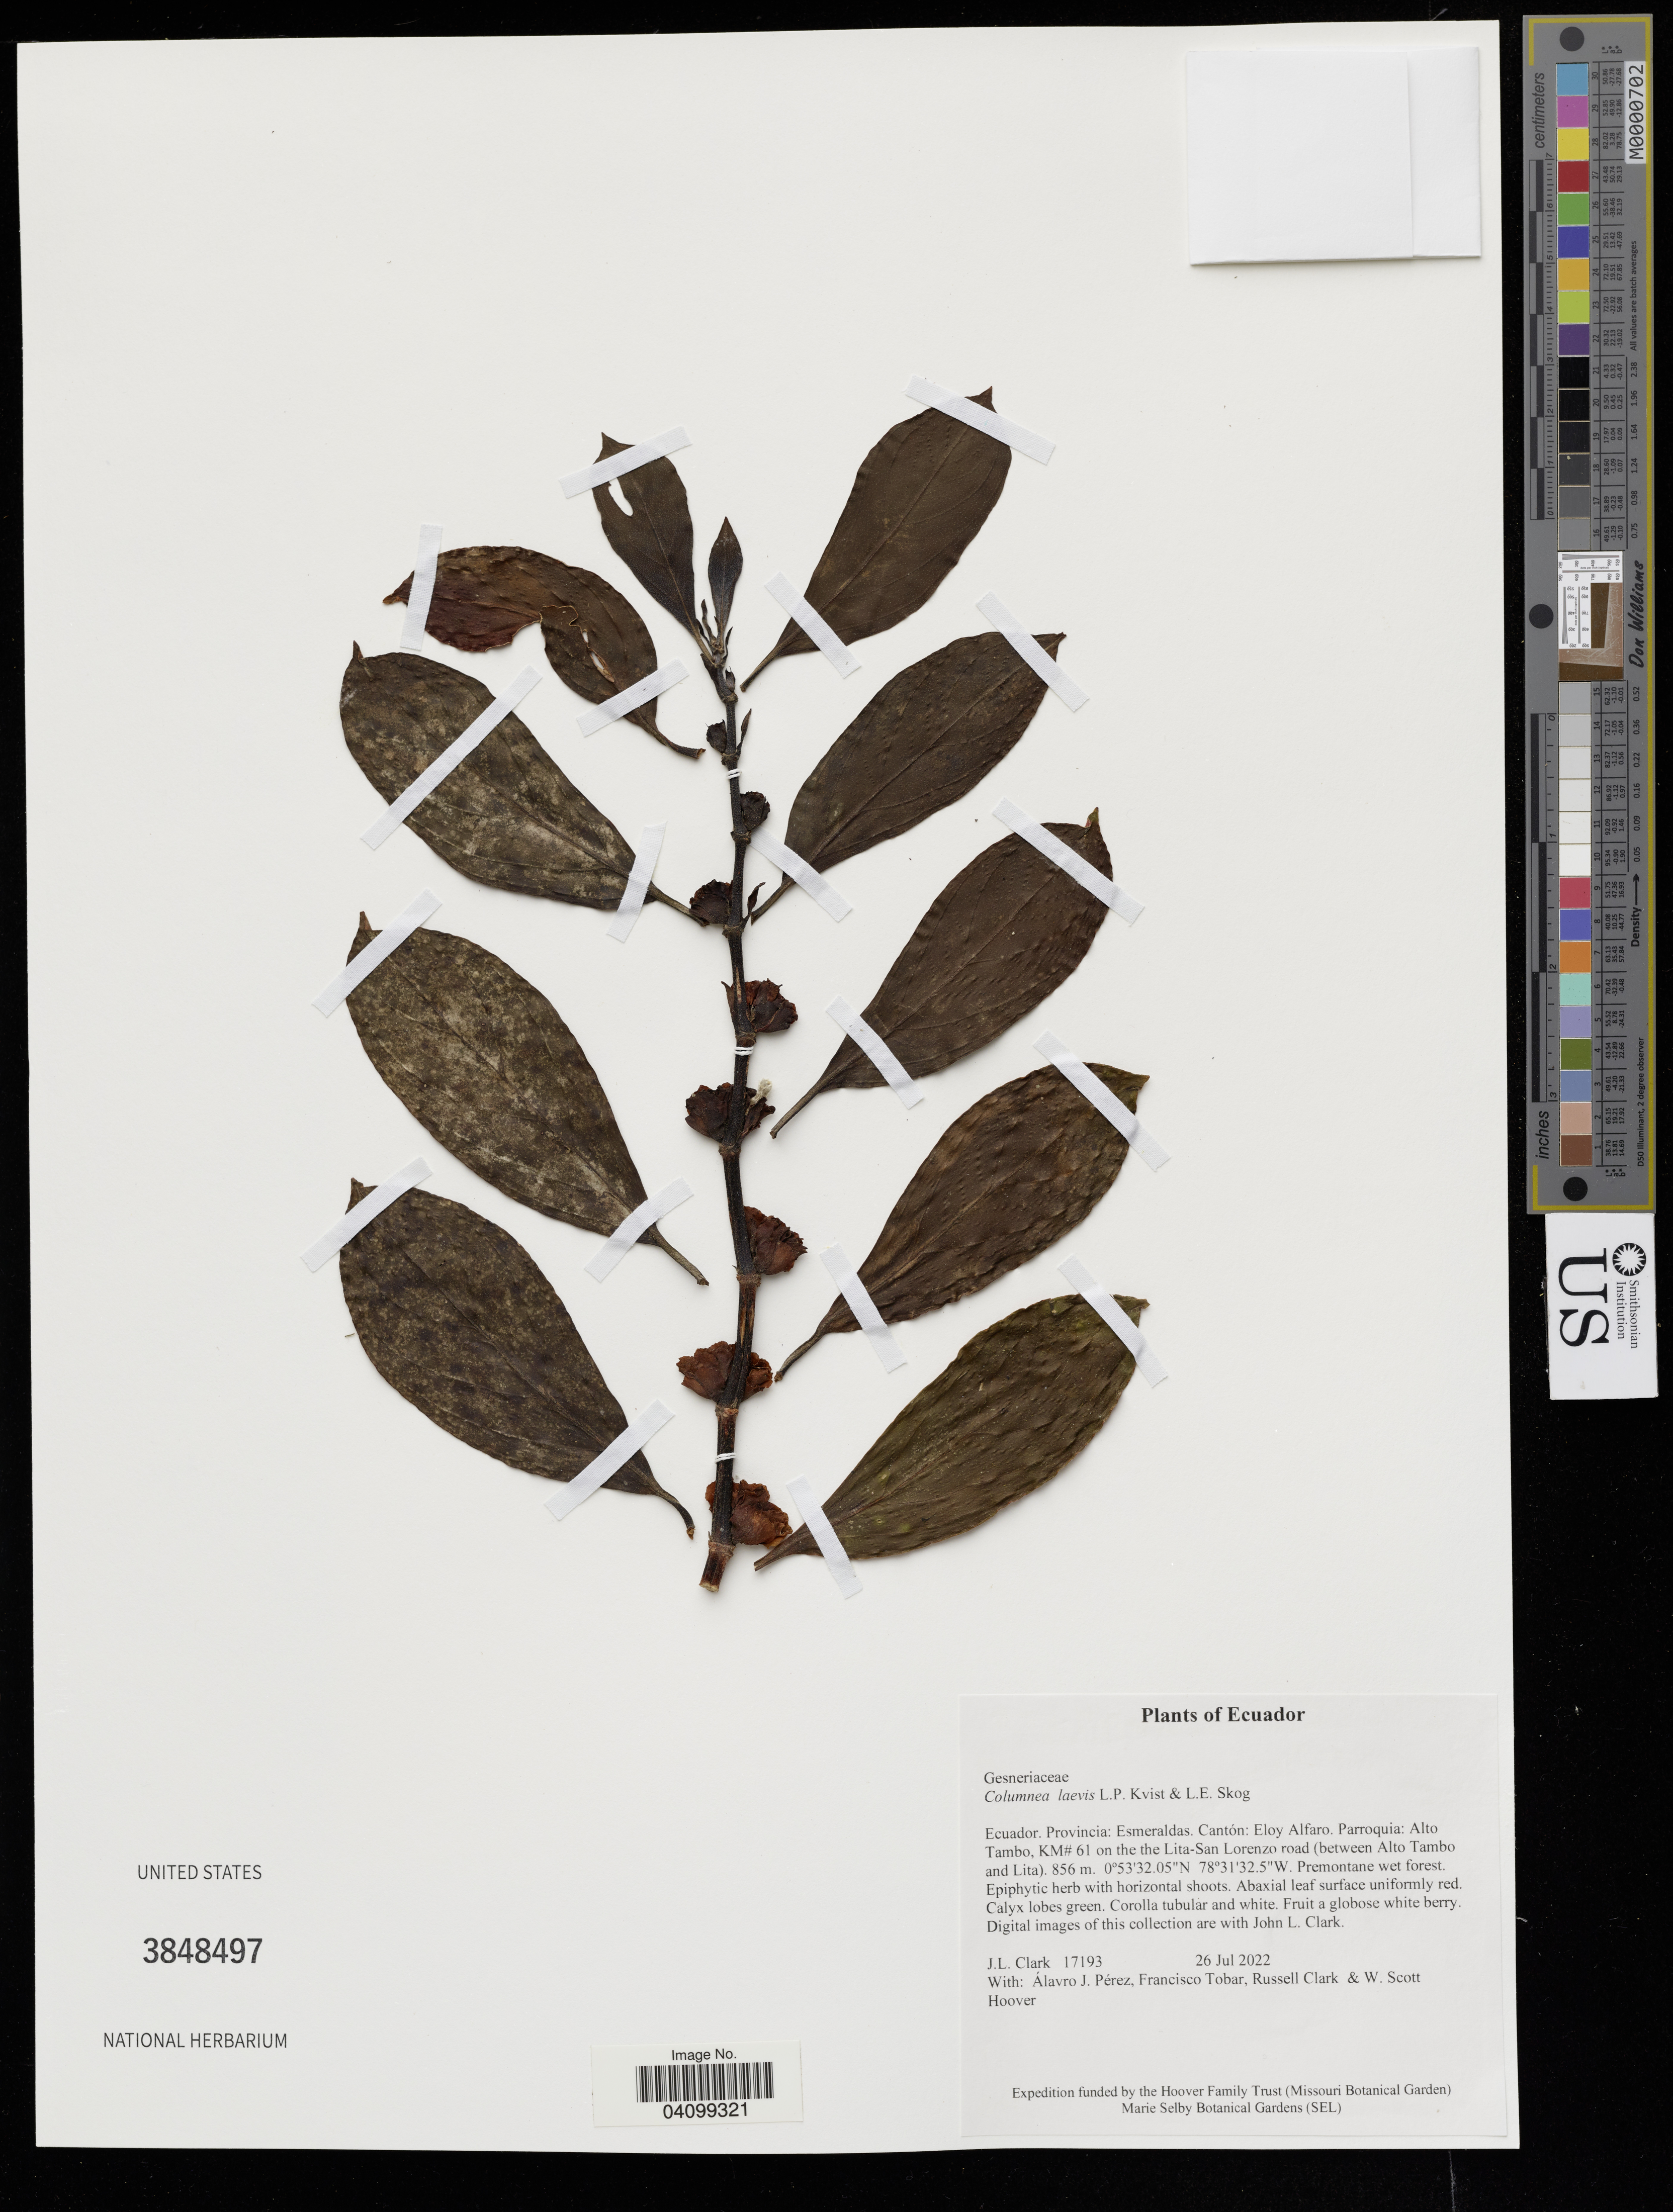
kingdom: Plantae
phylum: Tracheophyta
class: Magnoliopsida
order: Lamiales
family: Gesneriaceae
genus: Columnea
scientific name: Columnea laevis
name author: L.P. Kvist & L.E. Skog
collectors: J. Clark, A. J. Pérez C. & F. Tobar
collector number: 17193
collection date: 2022-07-26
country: Ecuador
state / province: Esmeraldas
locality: Cantón: Eloy Alfaro. Parroquia: Alto Tambo, KM# 61 on the the Lita-San Lorenzo road (between Alto Tambo and Lita).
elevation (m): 856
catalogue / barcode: US 3848497